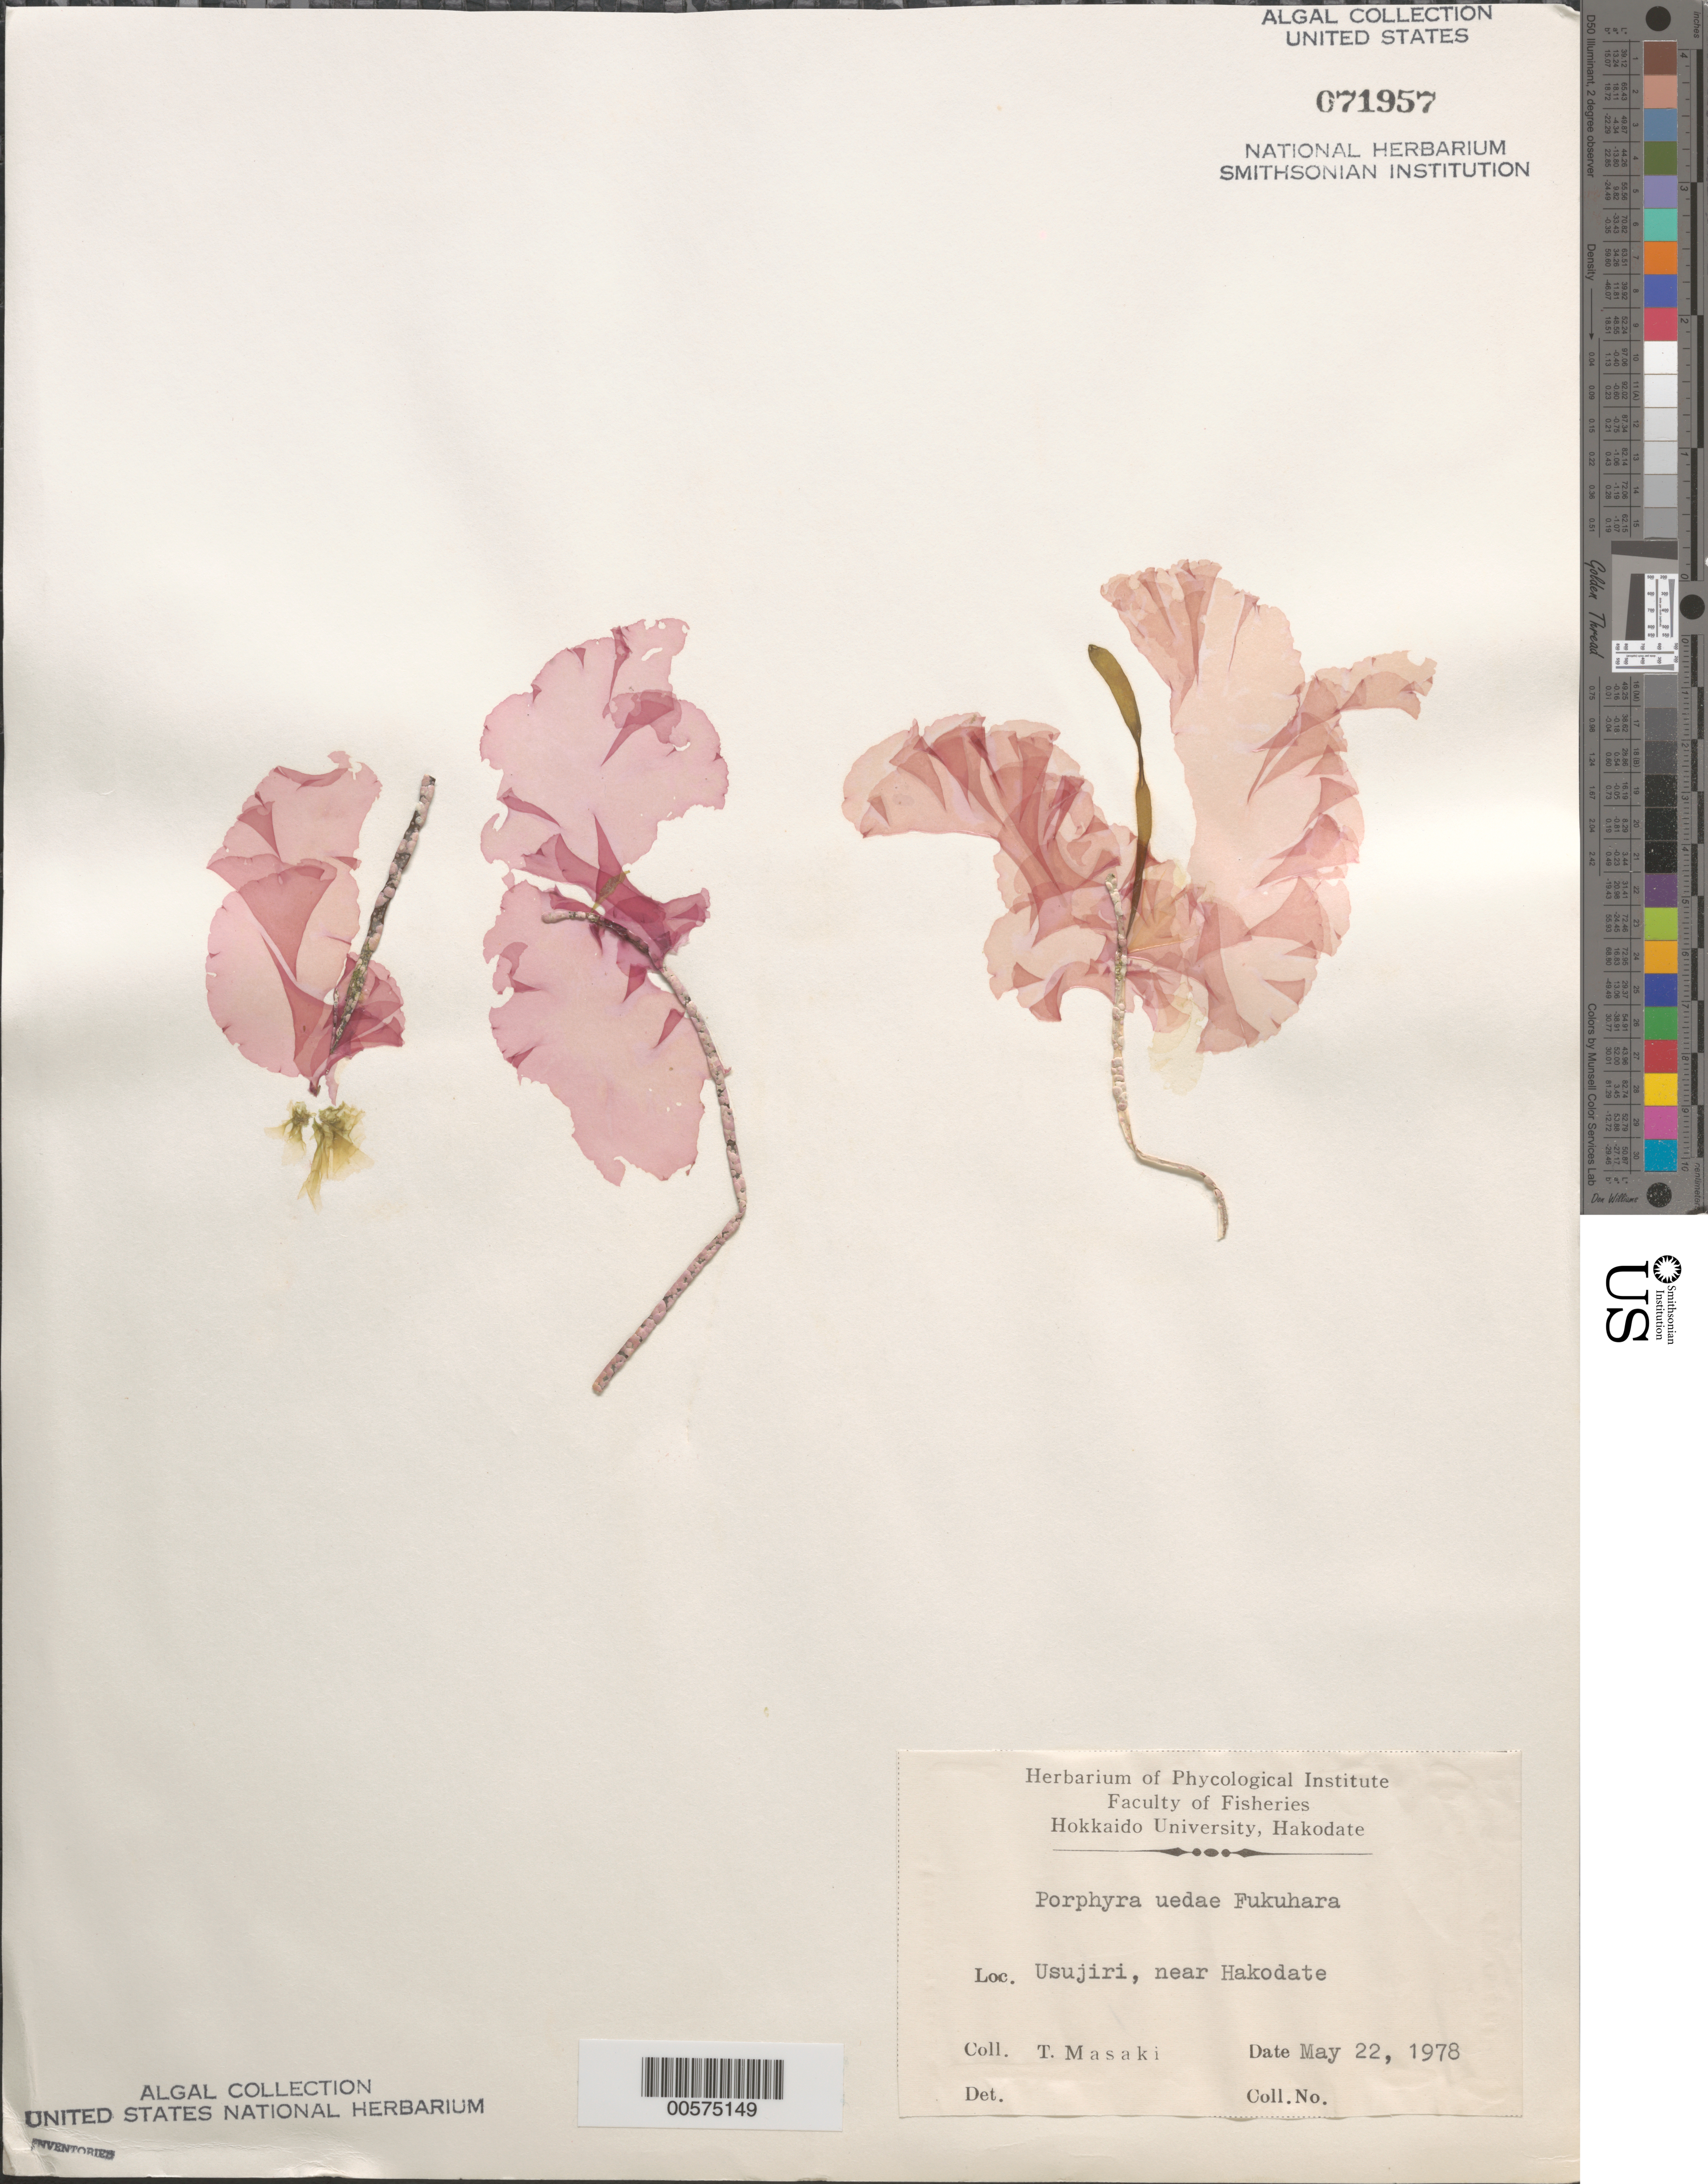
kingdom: Plantae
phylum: Rhodophyta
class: Bangiophyceae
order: Bangiales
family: Bangiaceae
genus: Porphyra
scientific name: Porphyra uedae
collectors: T. Masaki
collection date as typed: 22 May 1978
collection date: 1978-05-22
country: Japan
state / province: Hokkaido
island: Hokkaido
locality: Usujiri, near Hakodate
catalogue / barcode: US 71957